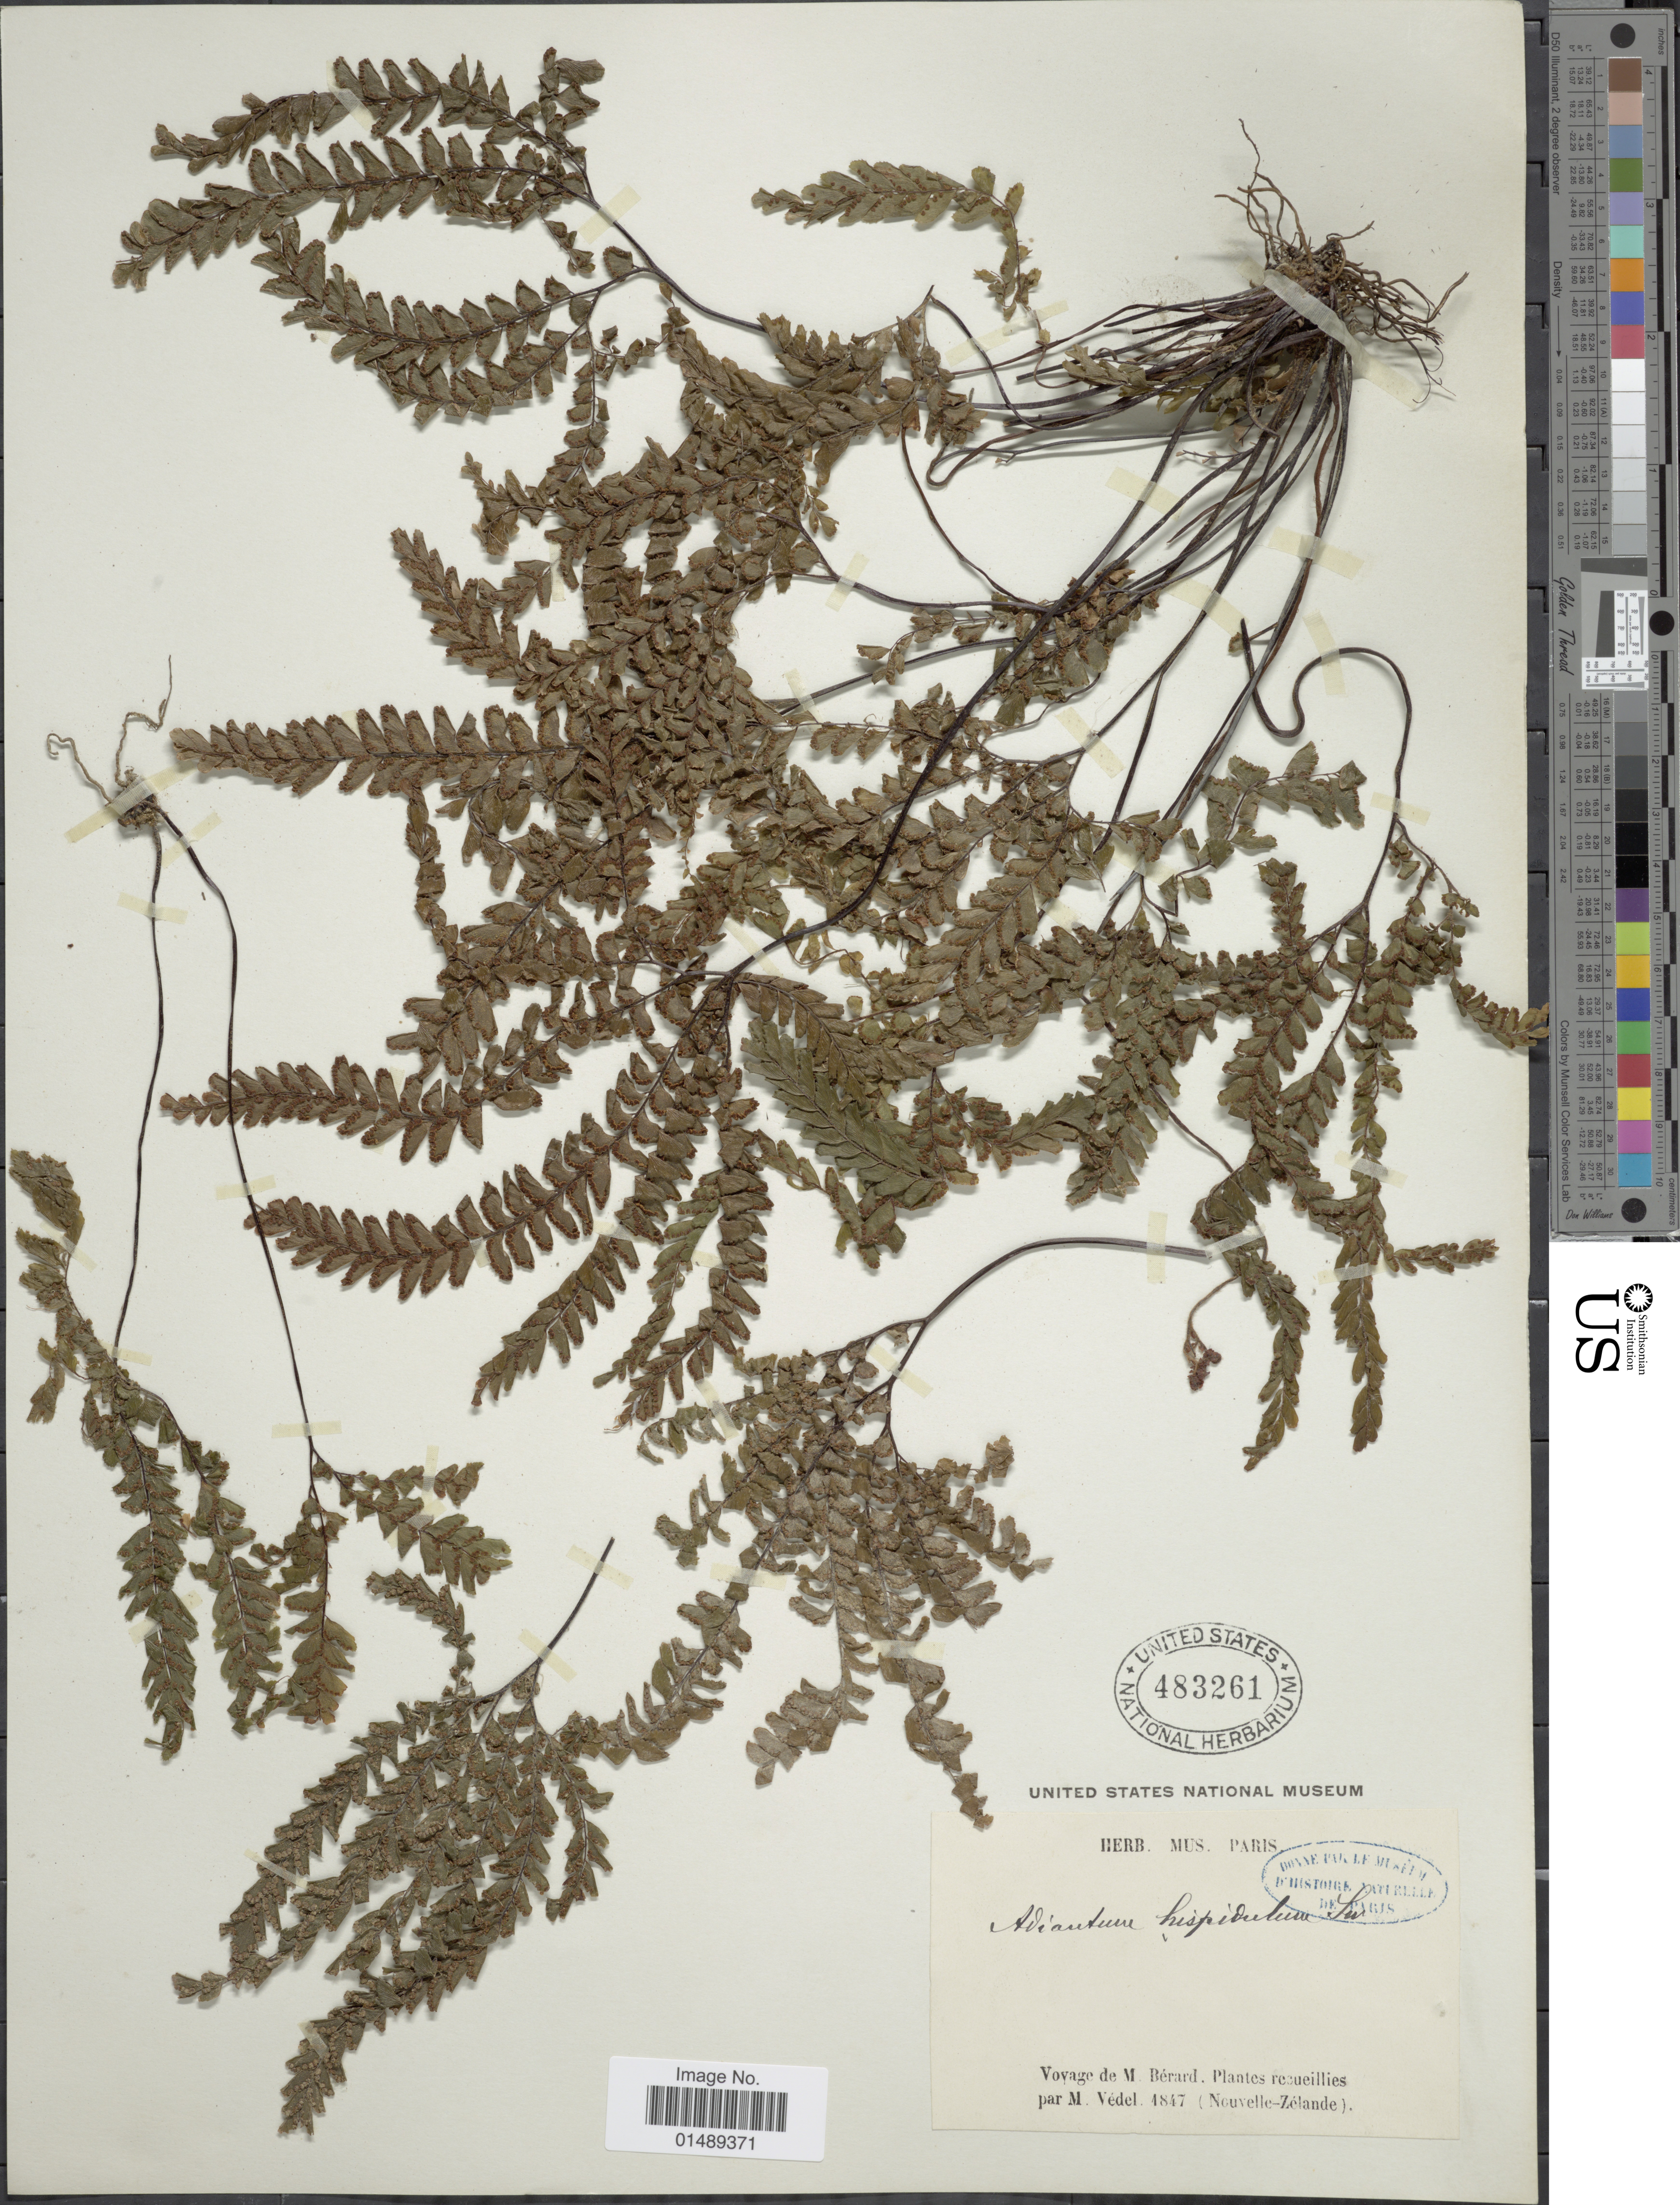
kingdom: Plantae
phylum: Tracheophyta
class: Polypodiopsida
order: Polypodiales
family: Pteridaceae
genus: Adiantum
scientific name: Adiantum hispidulum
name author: Sw.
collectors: M. Berard & M. Védel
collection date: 1847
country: New Zealand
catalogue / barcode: US 483261